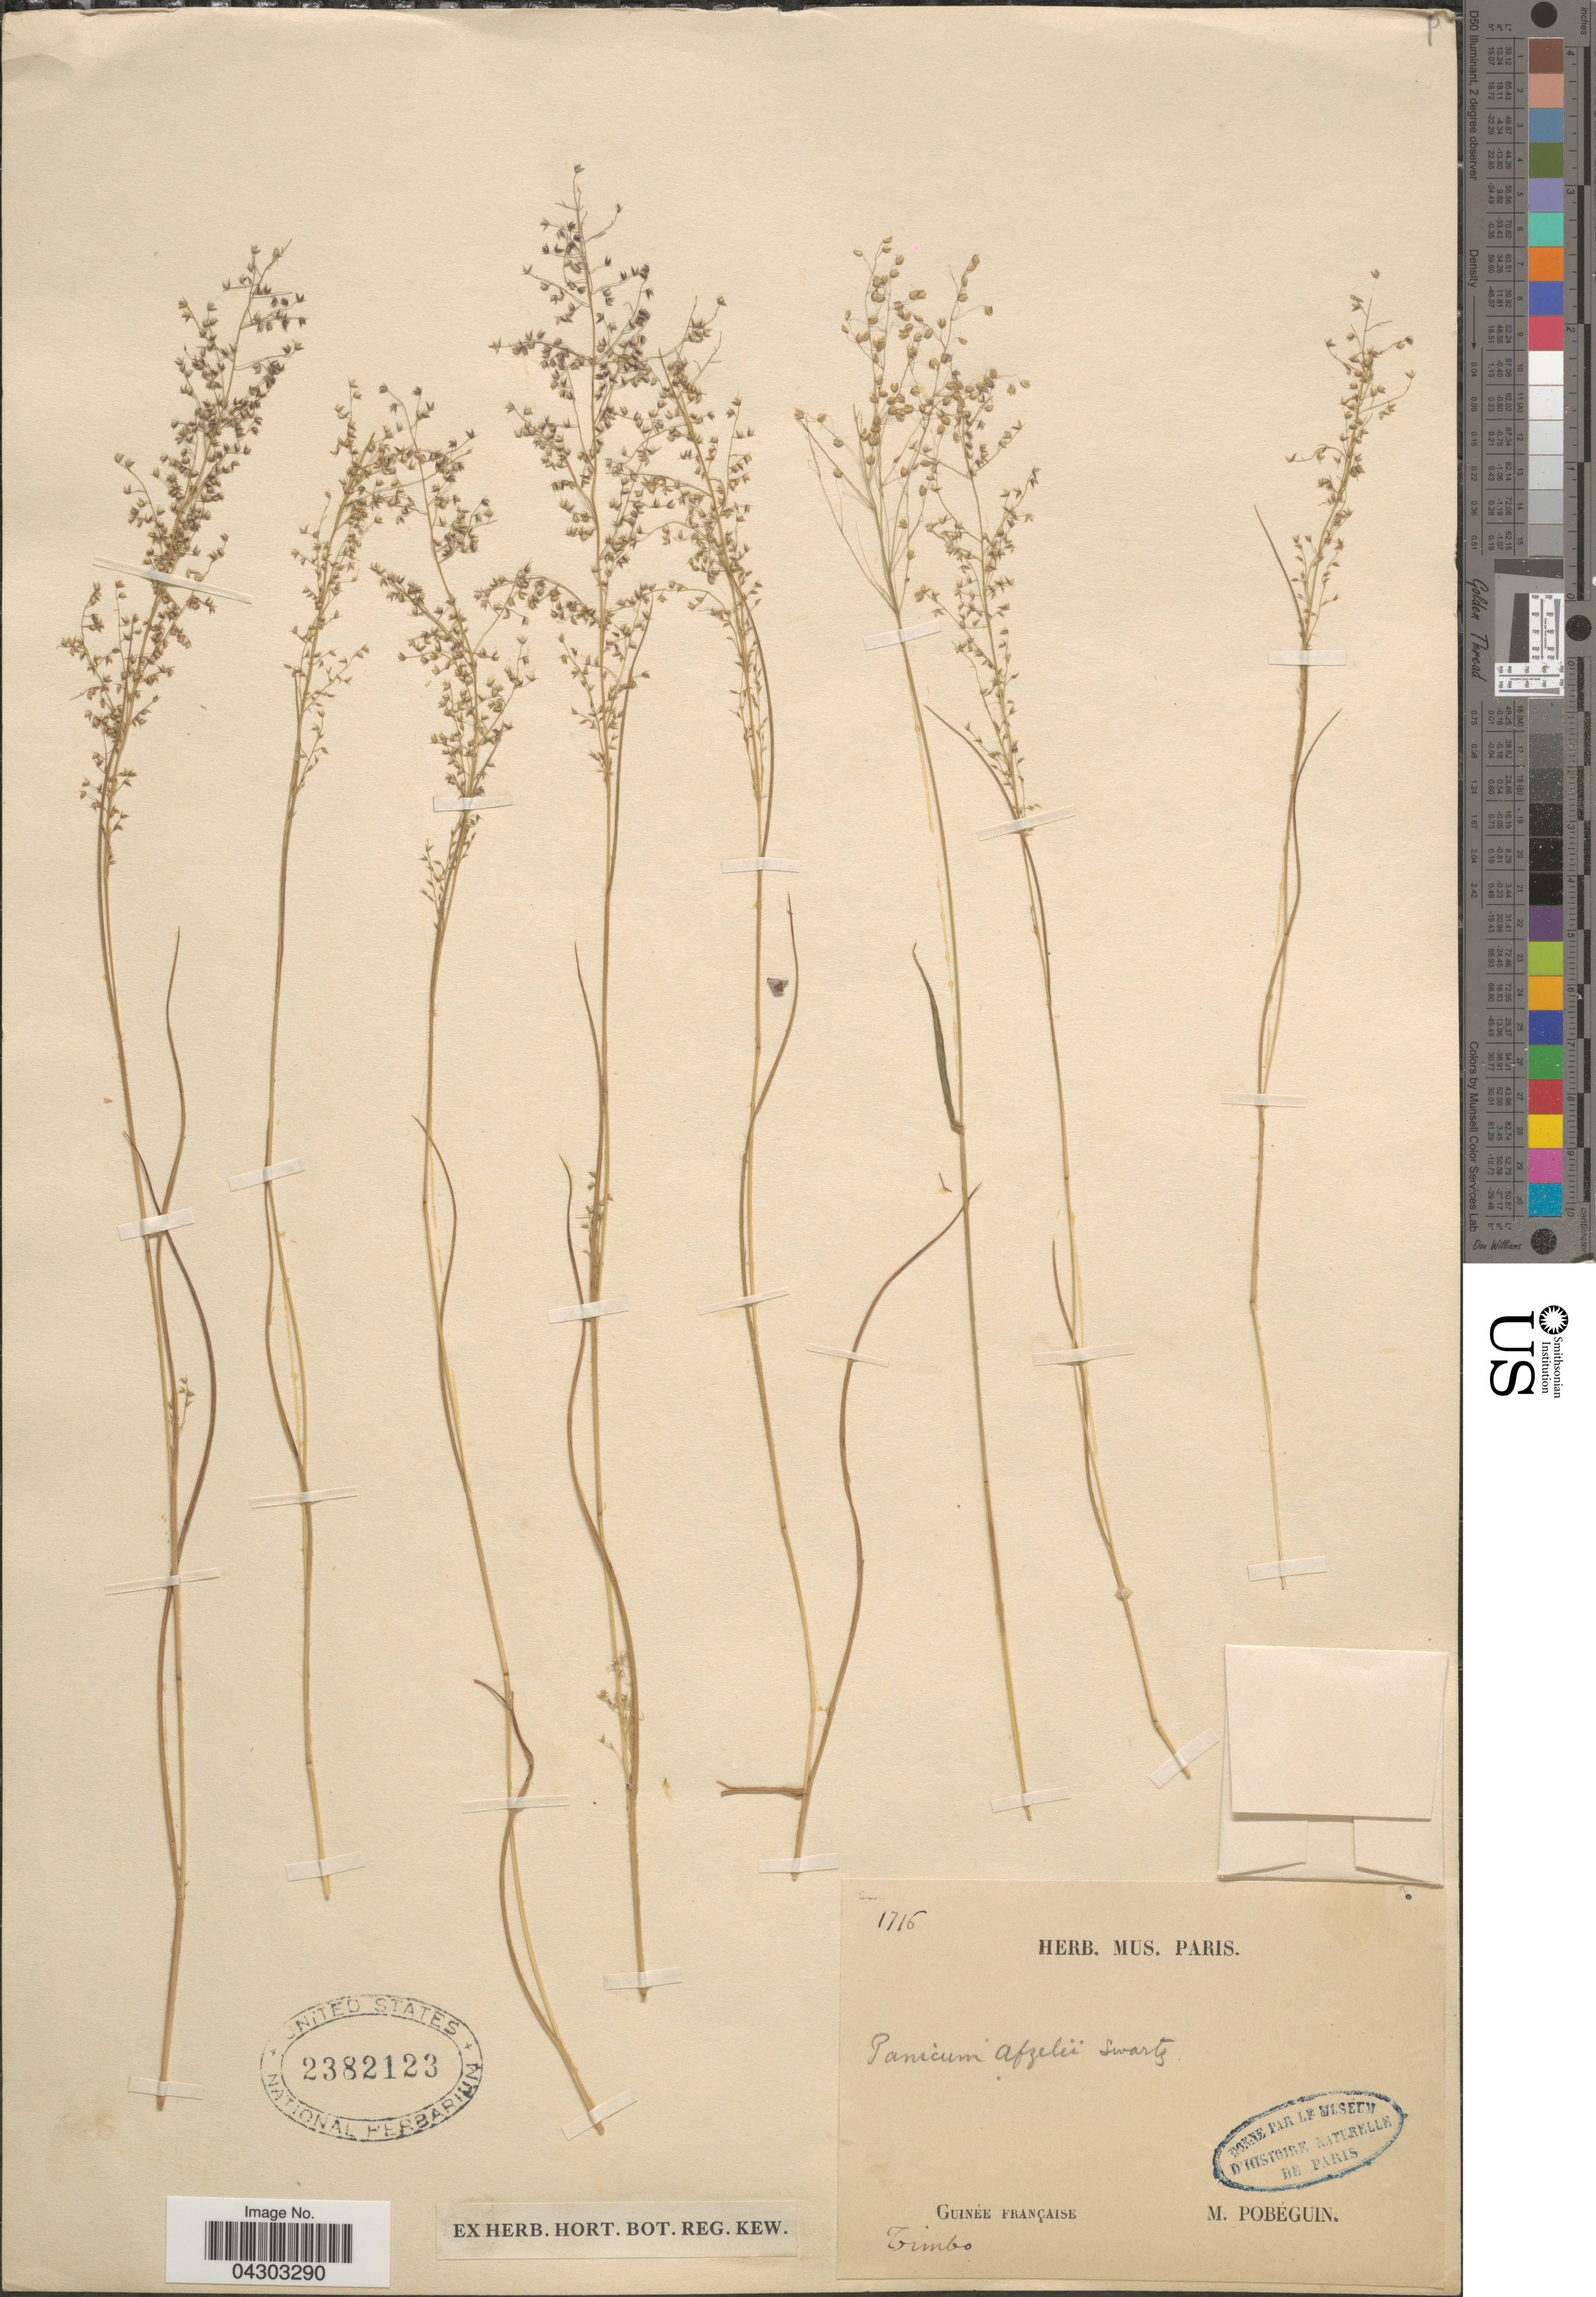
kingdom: Plantae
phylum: Tracheophyta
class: Liliopsida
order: Poales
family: Poaceae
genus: Panicum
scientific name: Panicum afzelii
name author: Sw.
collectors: M. Pobéguin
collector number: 1716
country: French Guiana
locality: Guinée française. Timbo.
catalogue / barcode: US 2382123